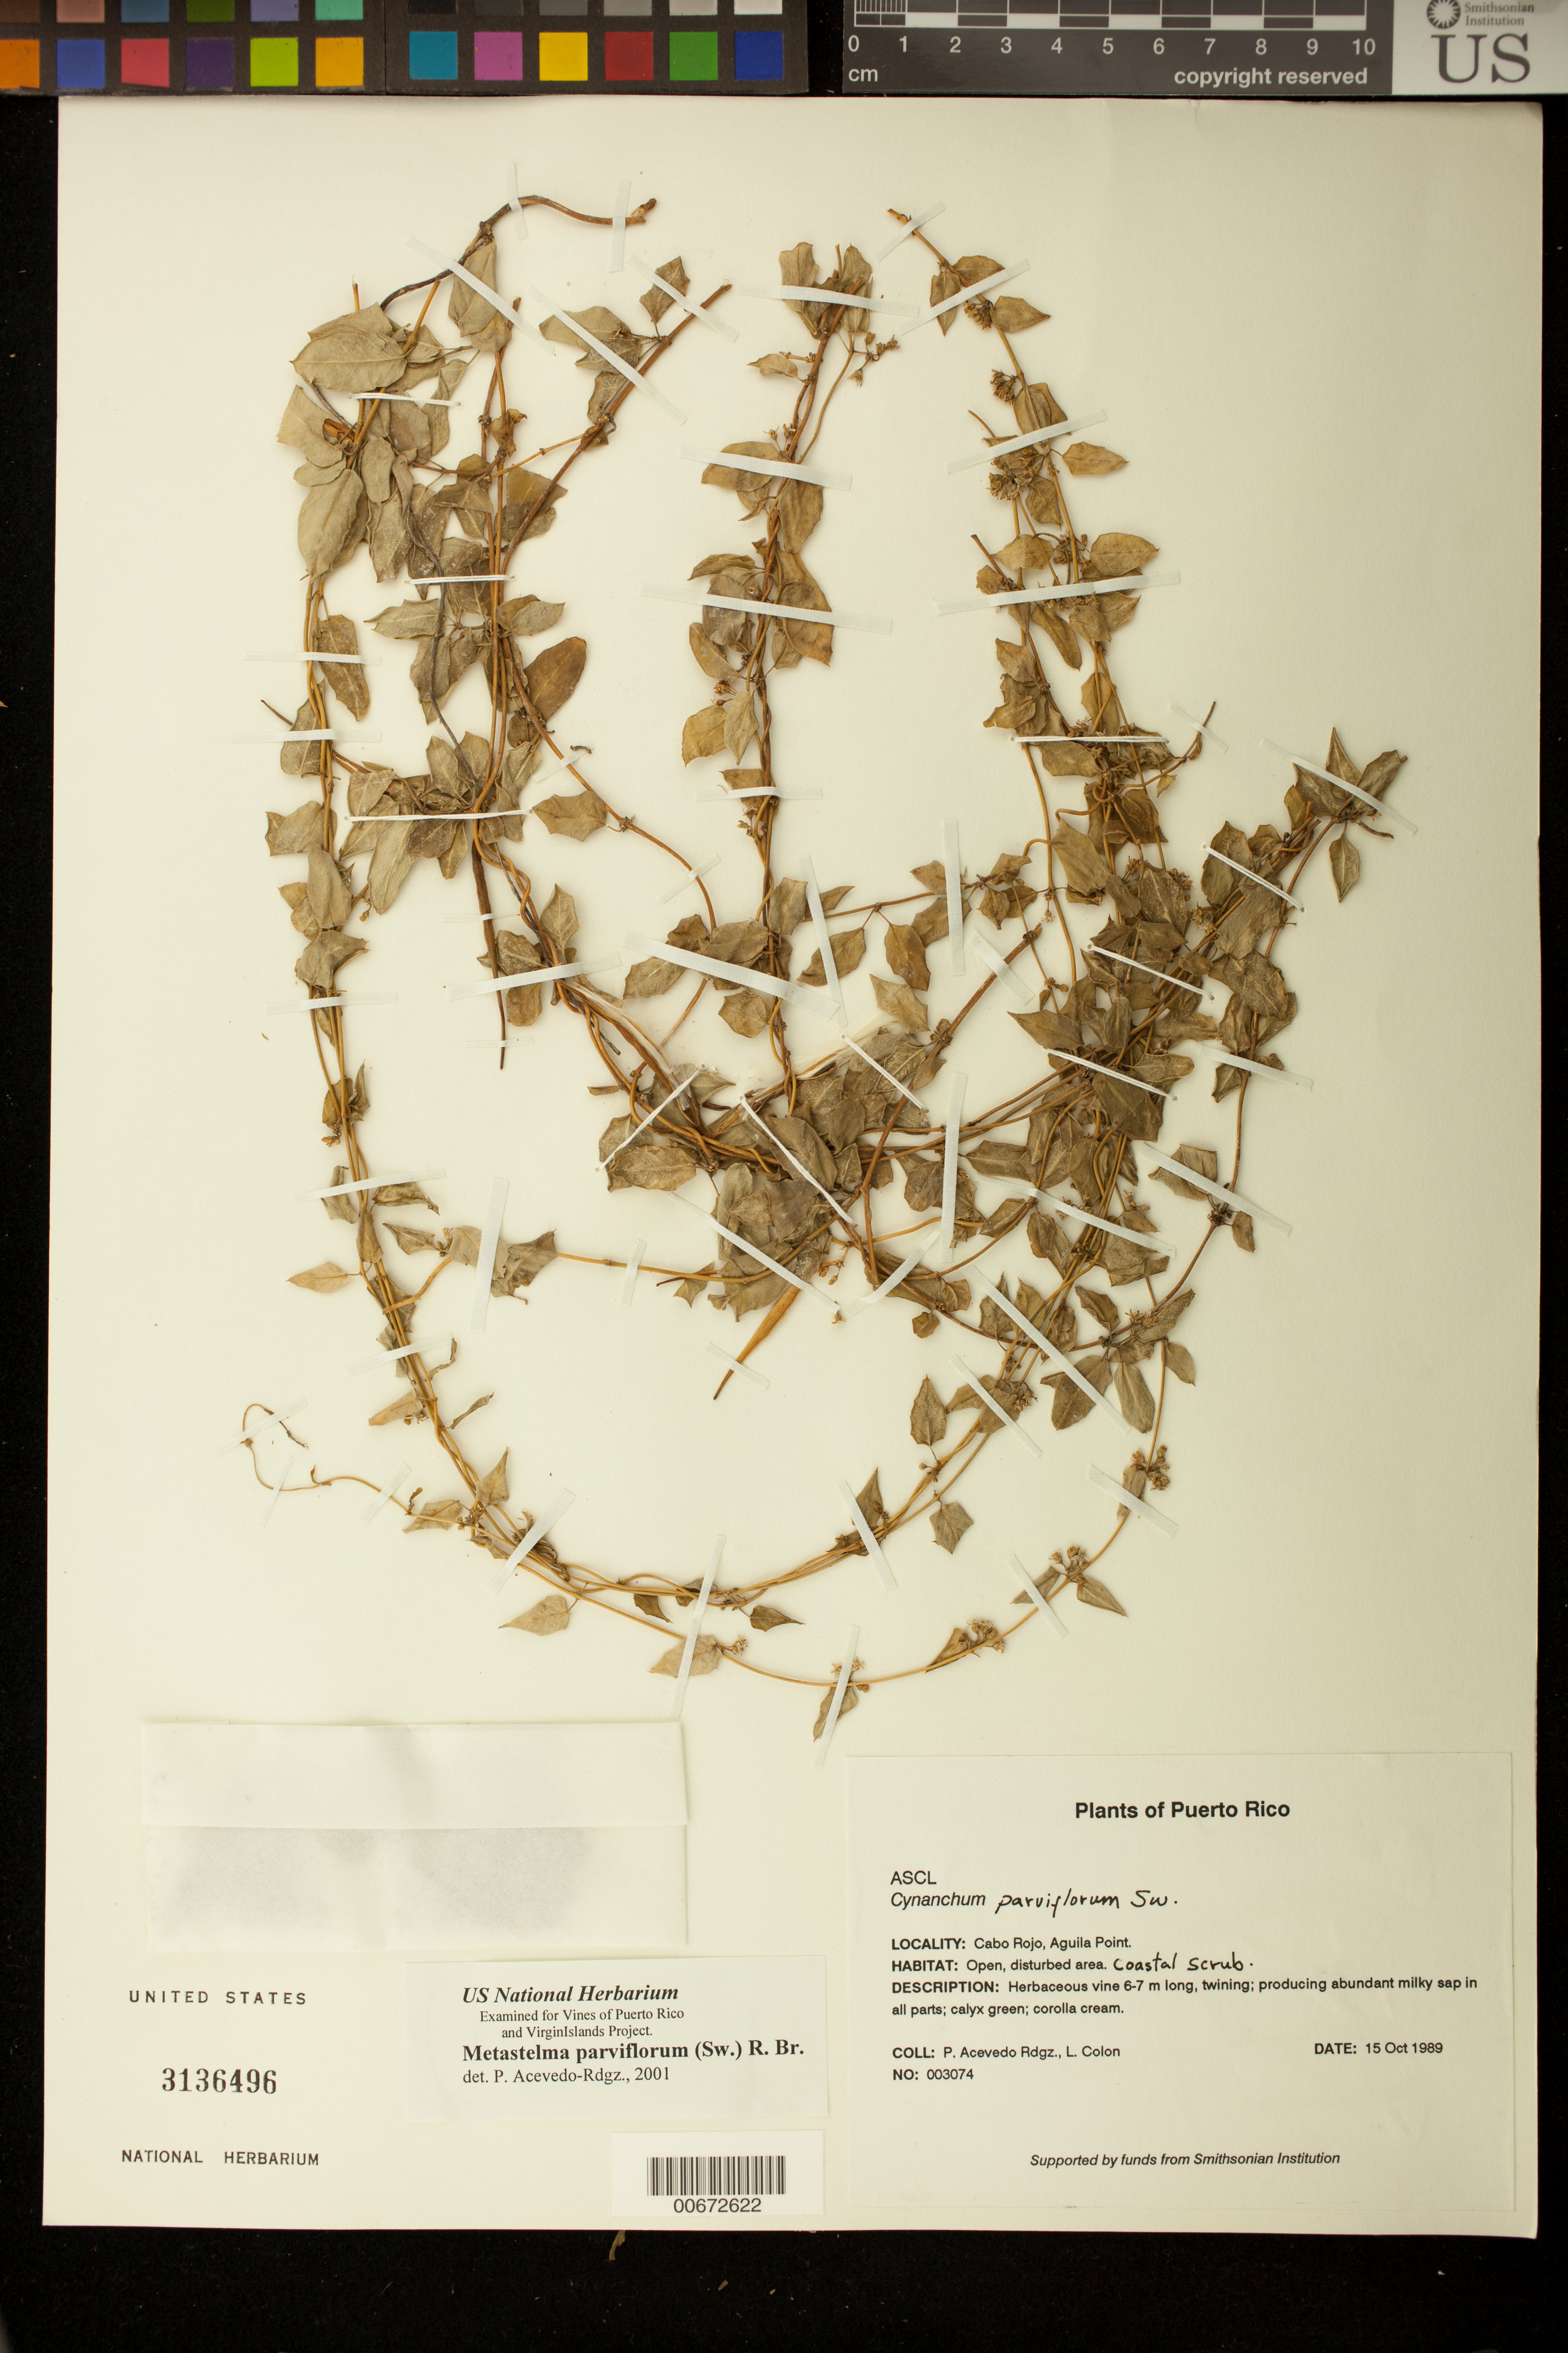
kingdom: Plantae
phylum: Tracheophyta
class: Magnoliopsida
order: Gentianales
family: Apocynaceae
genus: Metastelma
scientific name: Metastelma parviflorum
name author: (Sw.) Schult.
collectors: P. Acevedo-Rodr. & L. Colon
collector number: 3074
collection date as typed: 15 Oct 1989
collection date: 1989-10-15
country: Puerto Rico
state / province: Cabo Rojo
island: Puerto Rico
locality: Cabo Rojo; Punta Aguila .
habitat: Open, disturbed area.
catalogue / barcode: US 3136496